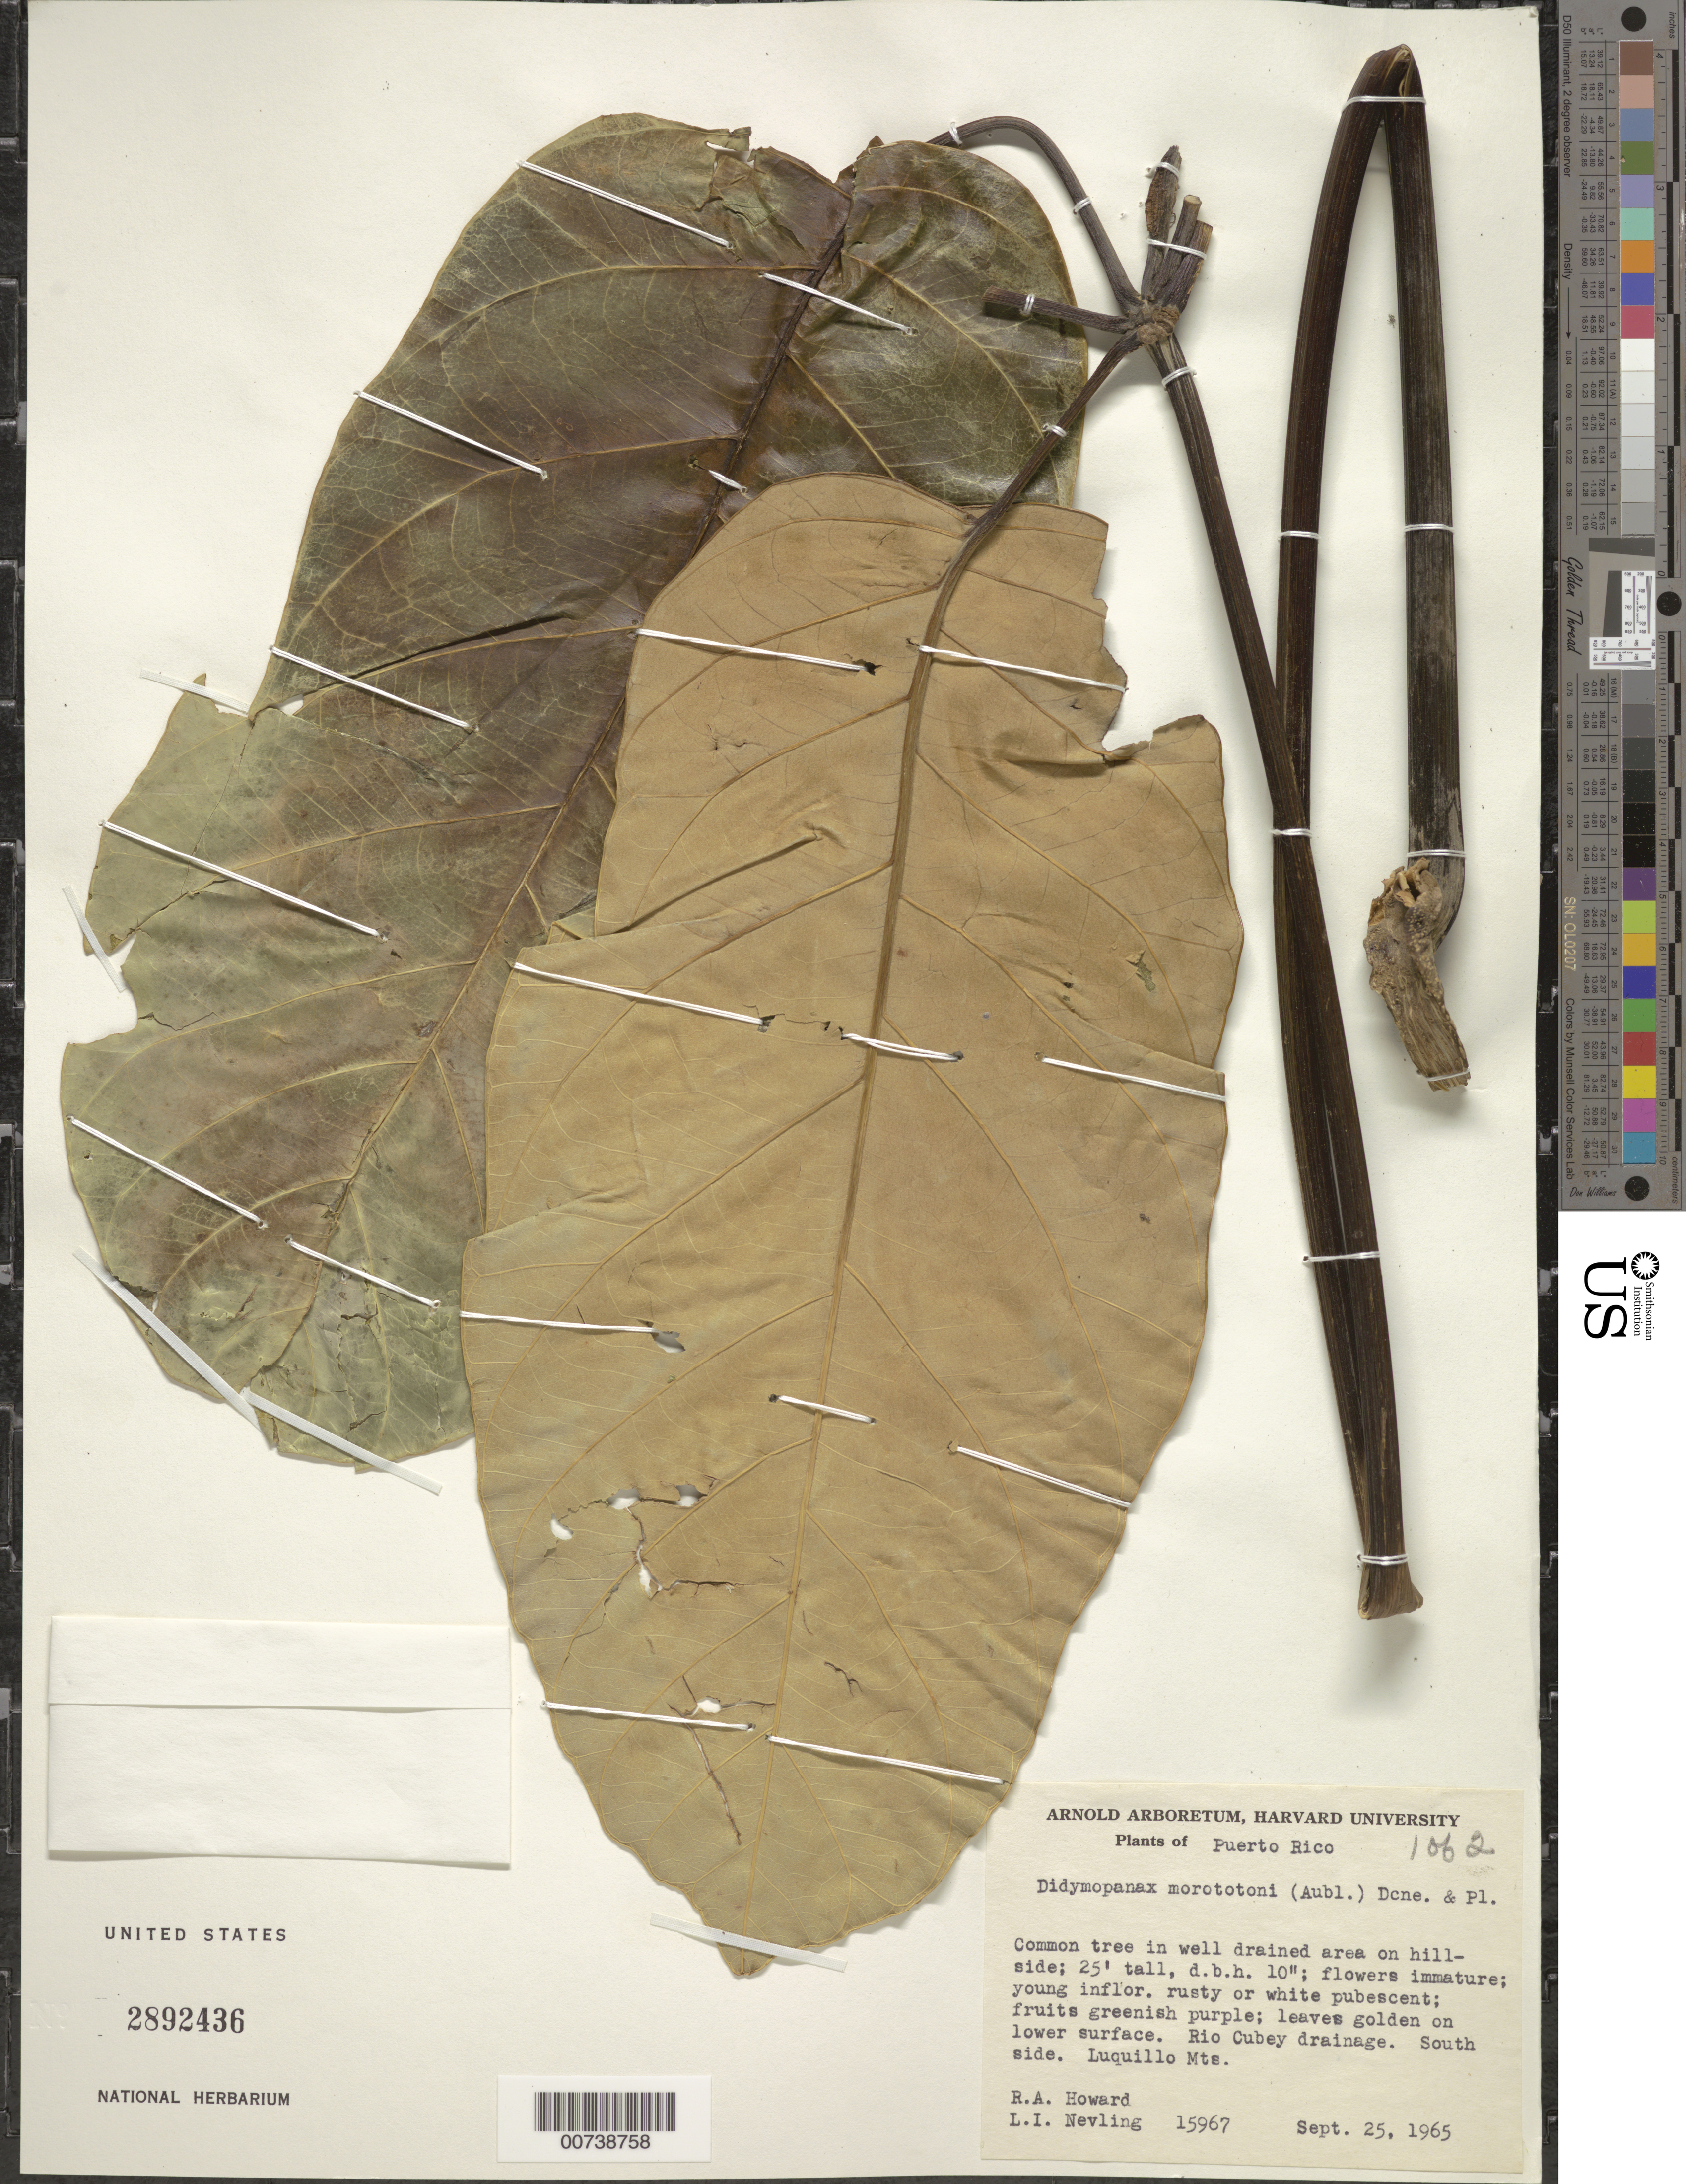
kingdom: Plantae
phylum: Tracheophyta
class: Magnoliopsida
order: Apiales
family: Araliaceae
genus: Schefflera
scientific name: Schefflera morototoni (Aubl.) Maguire, Steyerm. & Frodin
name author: (Aubl.) Maguire et al.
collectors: R. A. Howard & L. Nevling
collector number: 15967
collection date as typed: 25 Sep 1965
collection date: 1965-09-25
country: Puerto Rico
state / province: Luquillo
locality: Luquillo Mountains, southside. Río Cubey drainage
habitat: Common tree in well drained areas on hillside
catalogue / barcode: US 2892436